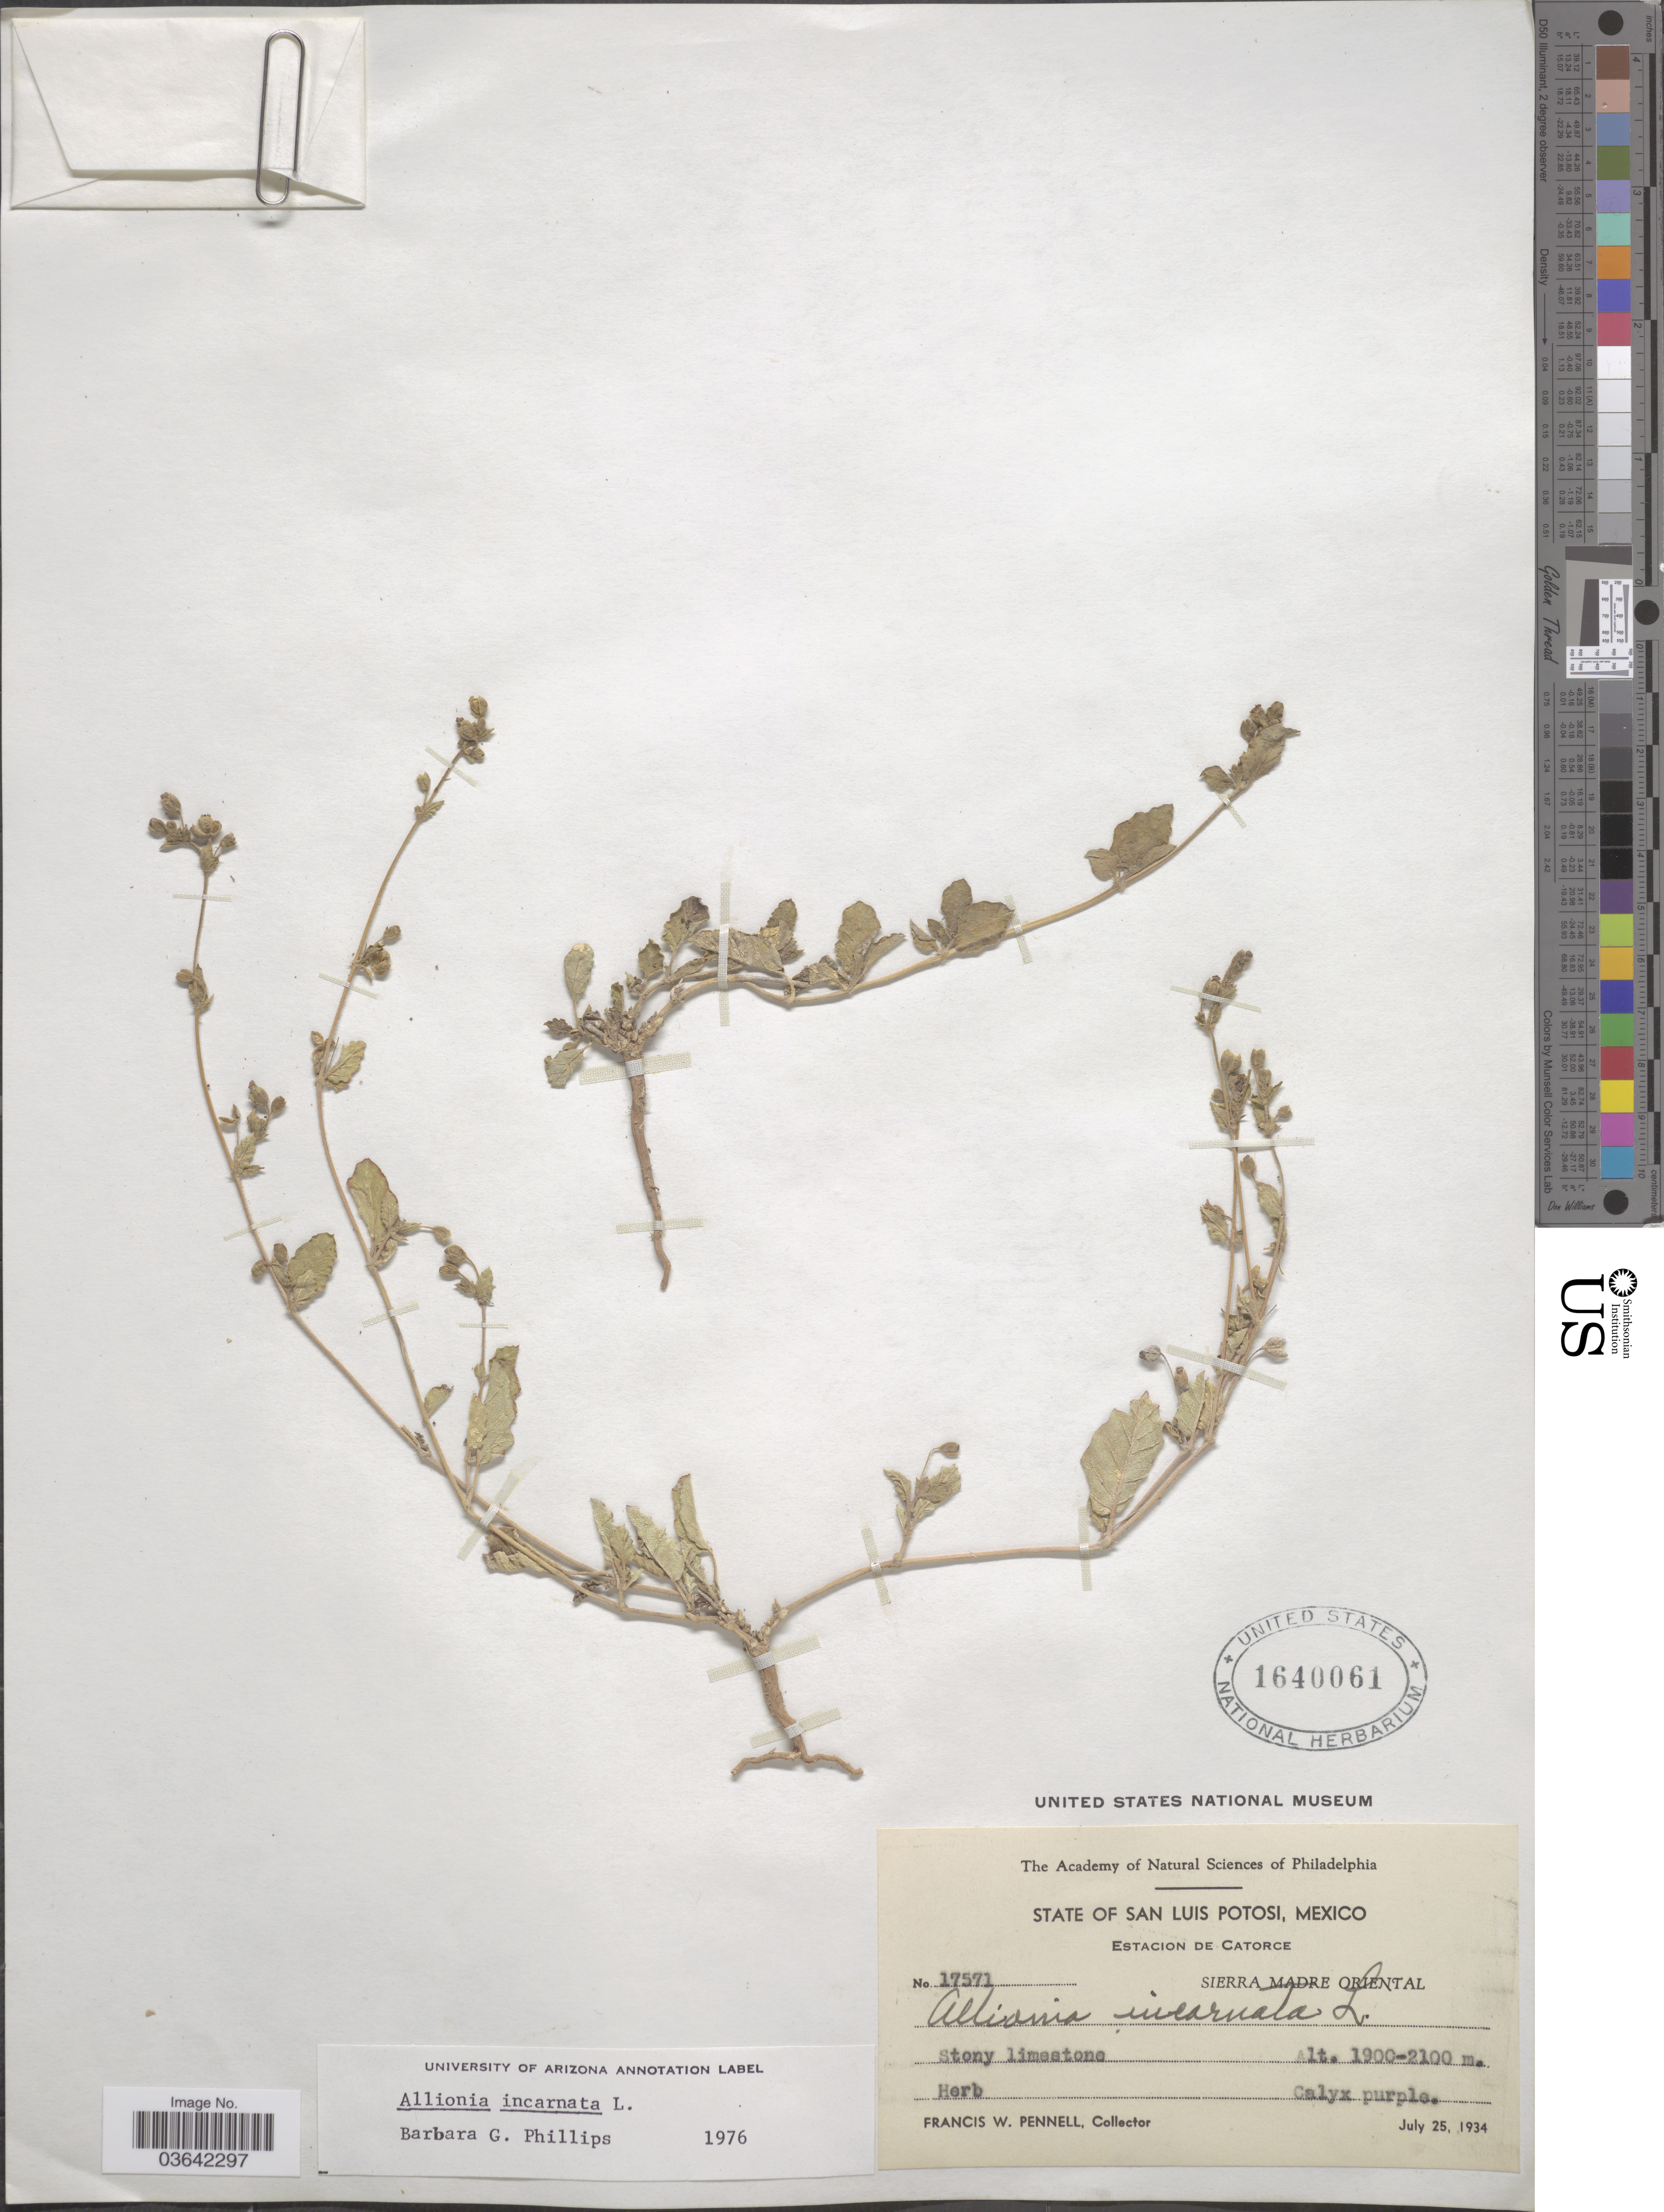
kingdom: Plantae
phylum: Tracheophyta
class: Magnoliopsida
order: Caryophyllales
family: Nyctaginaceae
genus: Allionia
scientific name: Allionia incarnata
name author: L.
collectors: F. W. Pennell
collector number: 17571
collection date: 1934-07-25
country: Mexico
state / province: San Luis Potosí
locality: Estacion de Catorce. Sierra Madre Oriental. Stony limestone.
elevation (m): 1900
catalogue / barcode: US 1640061